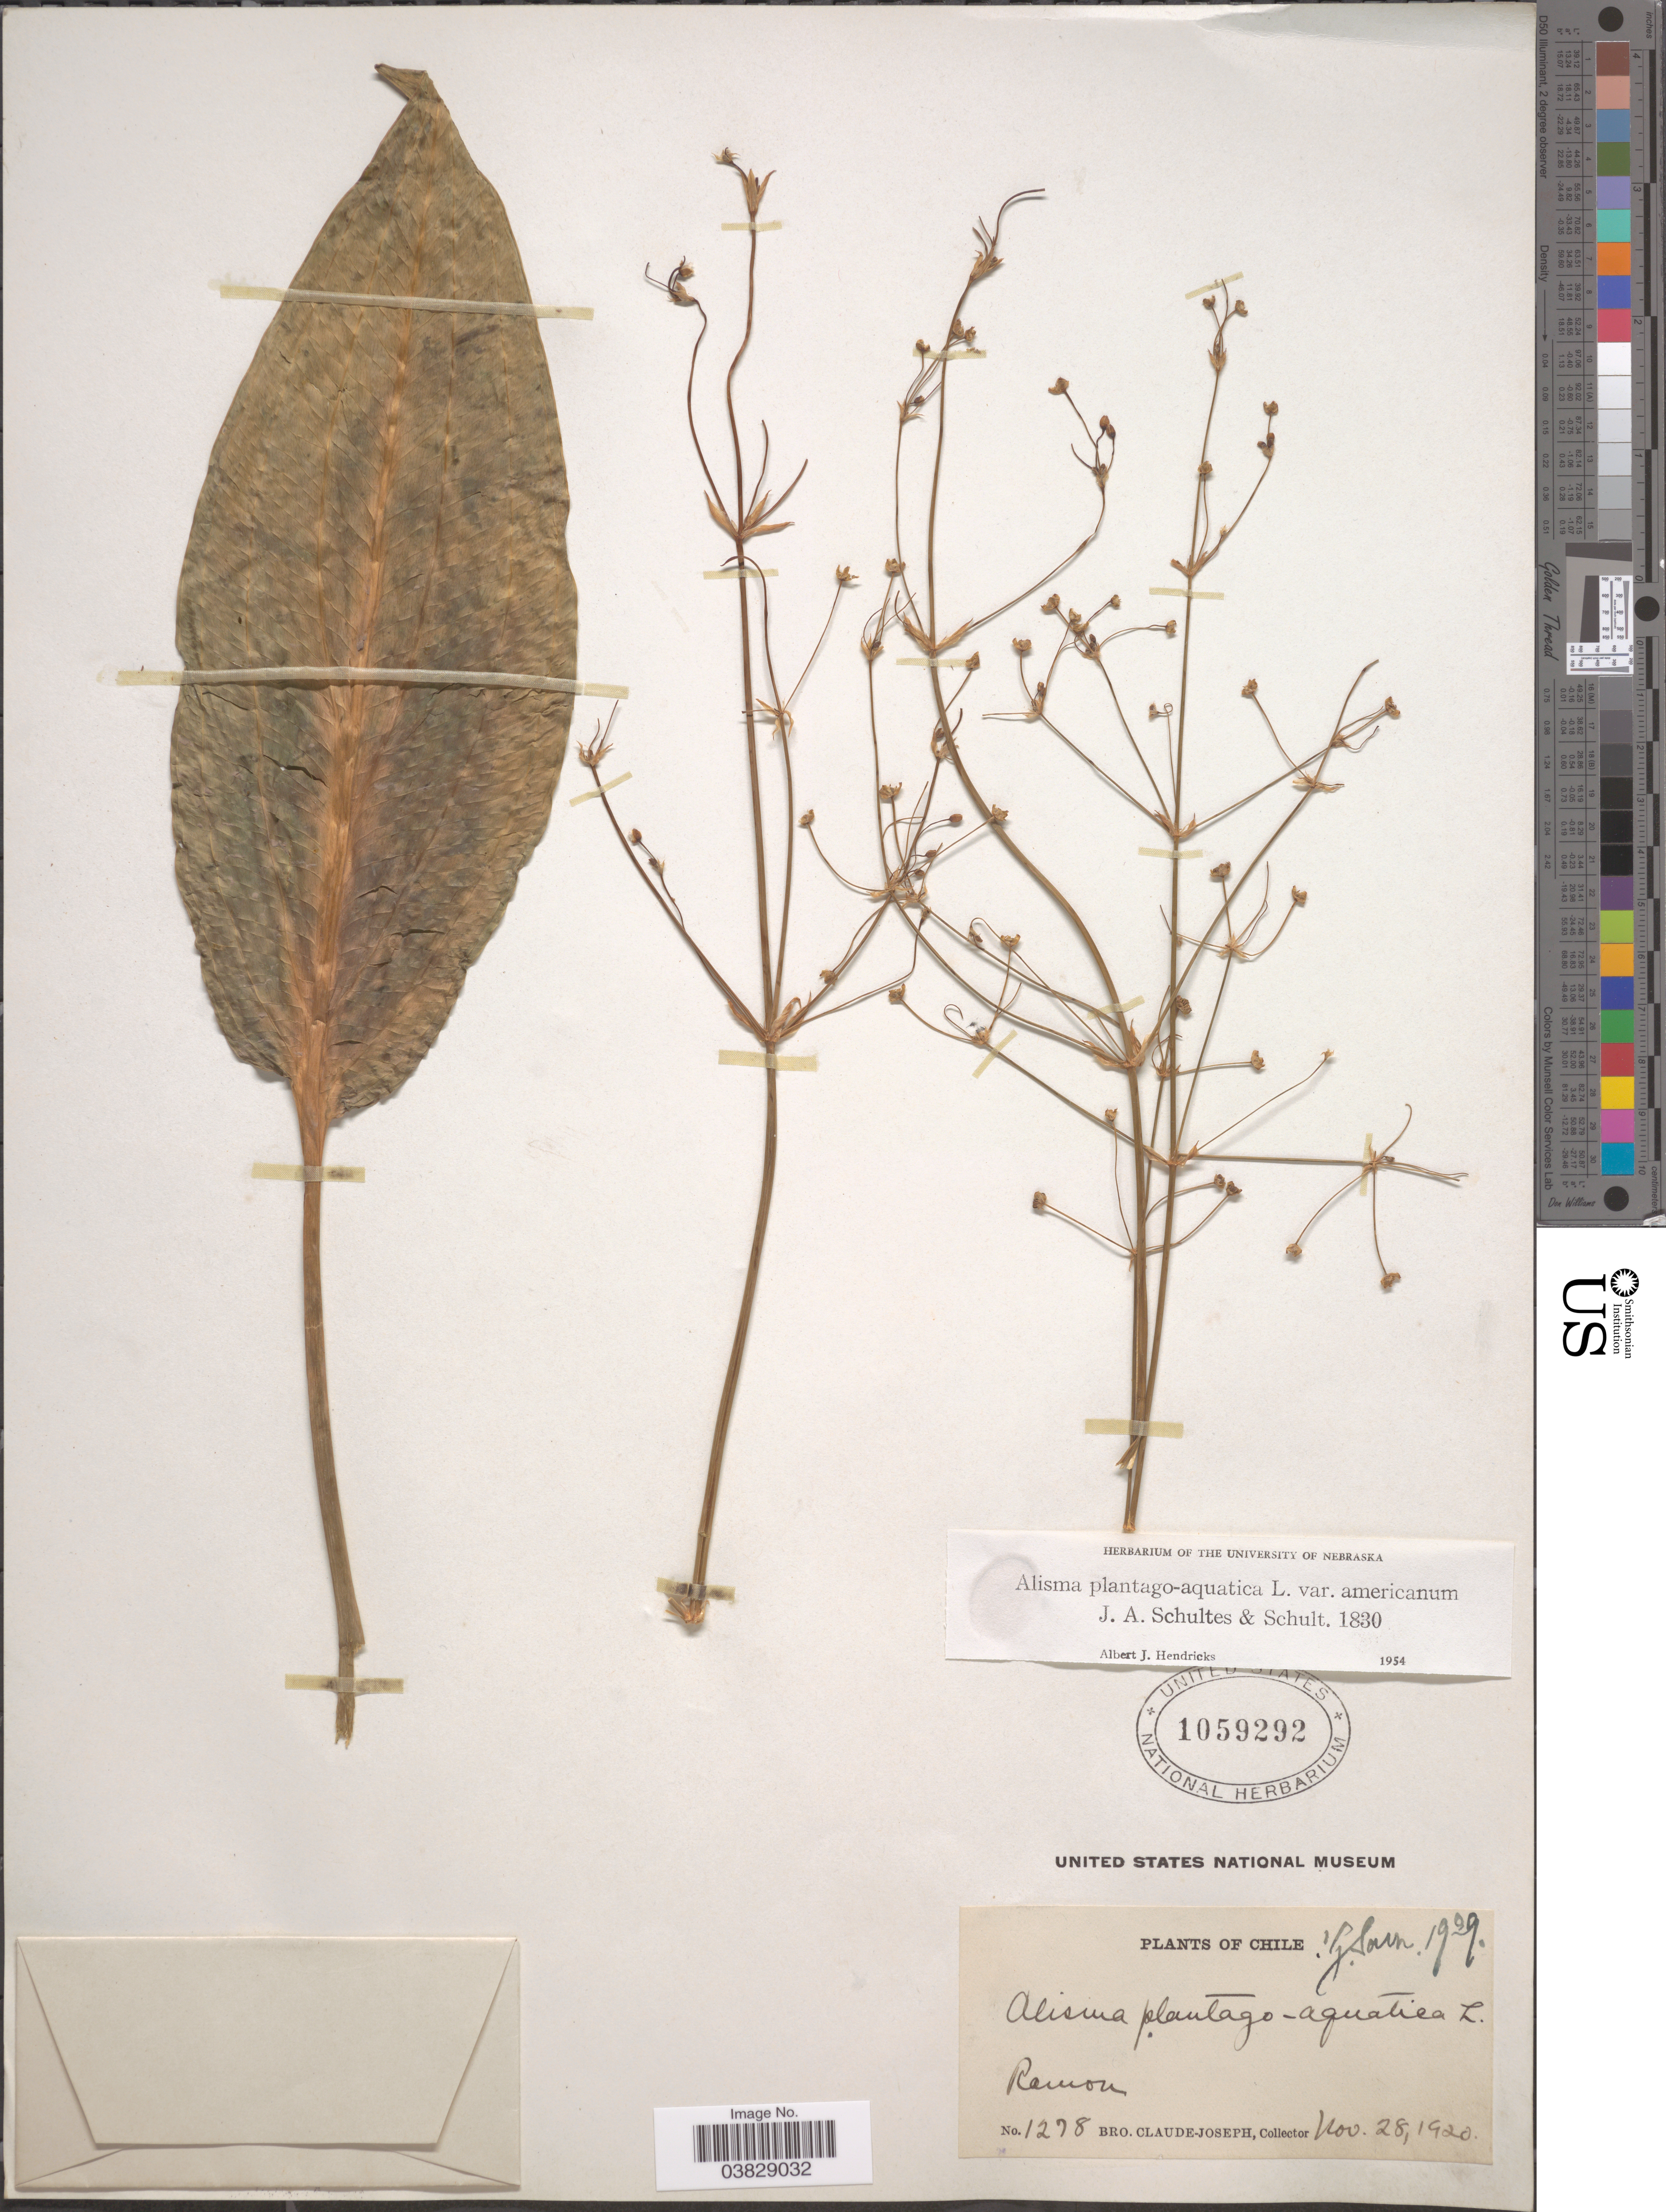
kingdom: Plantae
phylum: Tracheophyta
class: Liliopsida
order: Alismatales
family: Alismataceae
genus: Alisma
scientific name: Alisma plantago-aquatica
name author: L.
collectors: Bro. Claude-Joseph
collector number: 1278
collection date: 1920-11-28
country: Chile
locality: Ramon.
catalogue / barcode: US 1059292